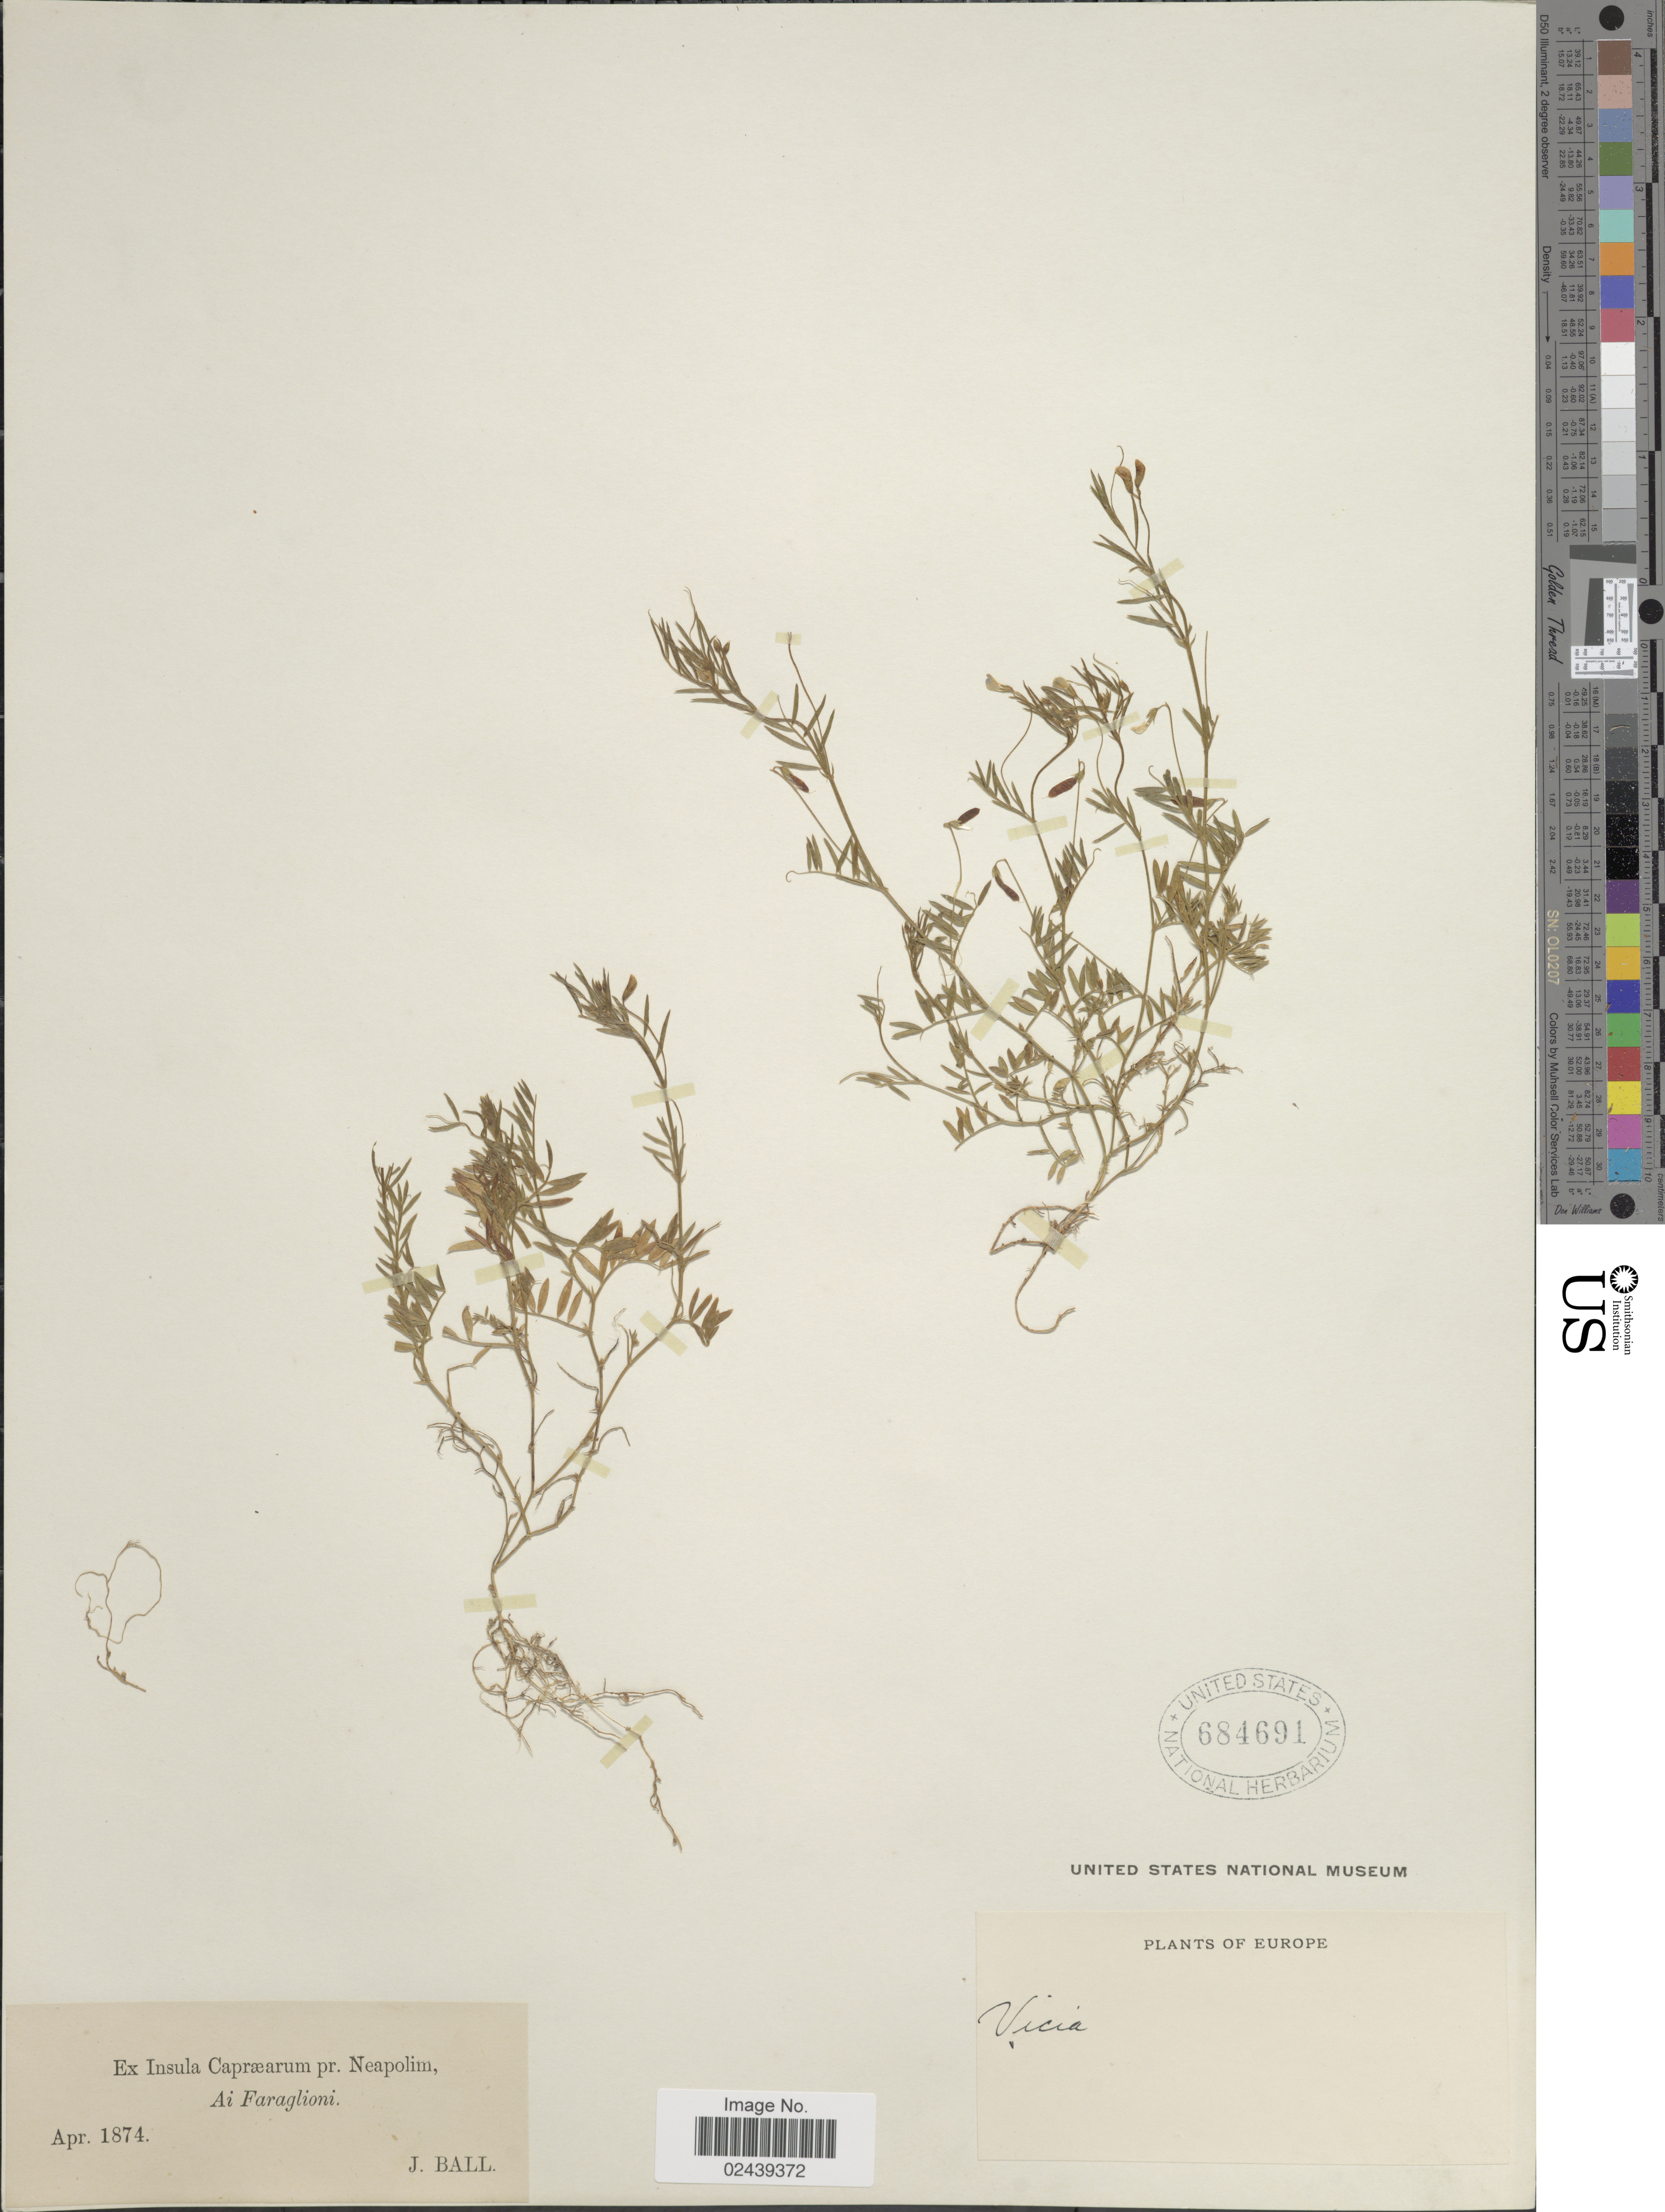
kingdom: Plantae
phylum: Tracheophyta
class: Magnoliopsida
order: Fabales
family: Fabaceae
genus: Vicia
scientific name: Vicia tetrasperma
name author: (L.) Schreb.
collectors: J. Ball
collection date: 1874-04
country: Italy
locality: Europe, Ex Insula Capraearum pr. neapolim, Ai Faraglioni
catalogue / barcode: US 684691